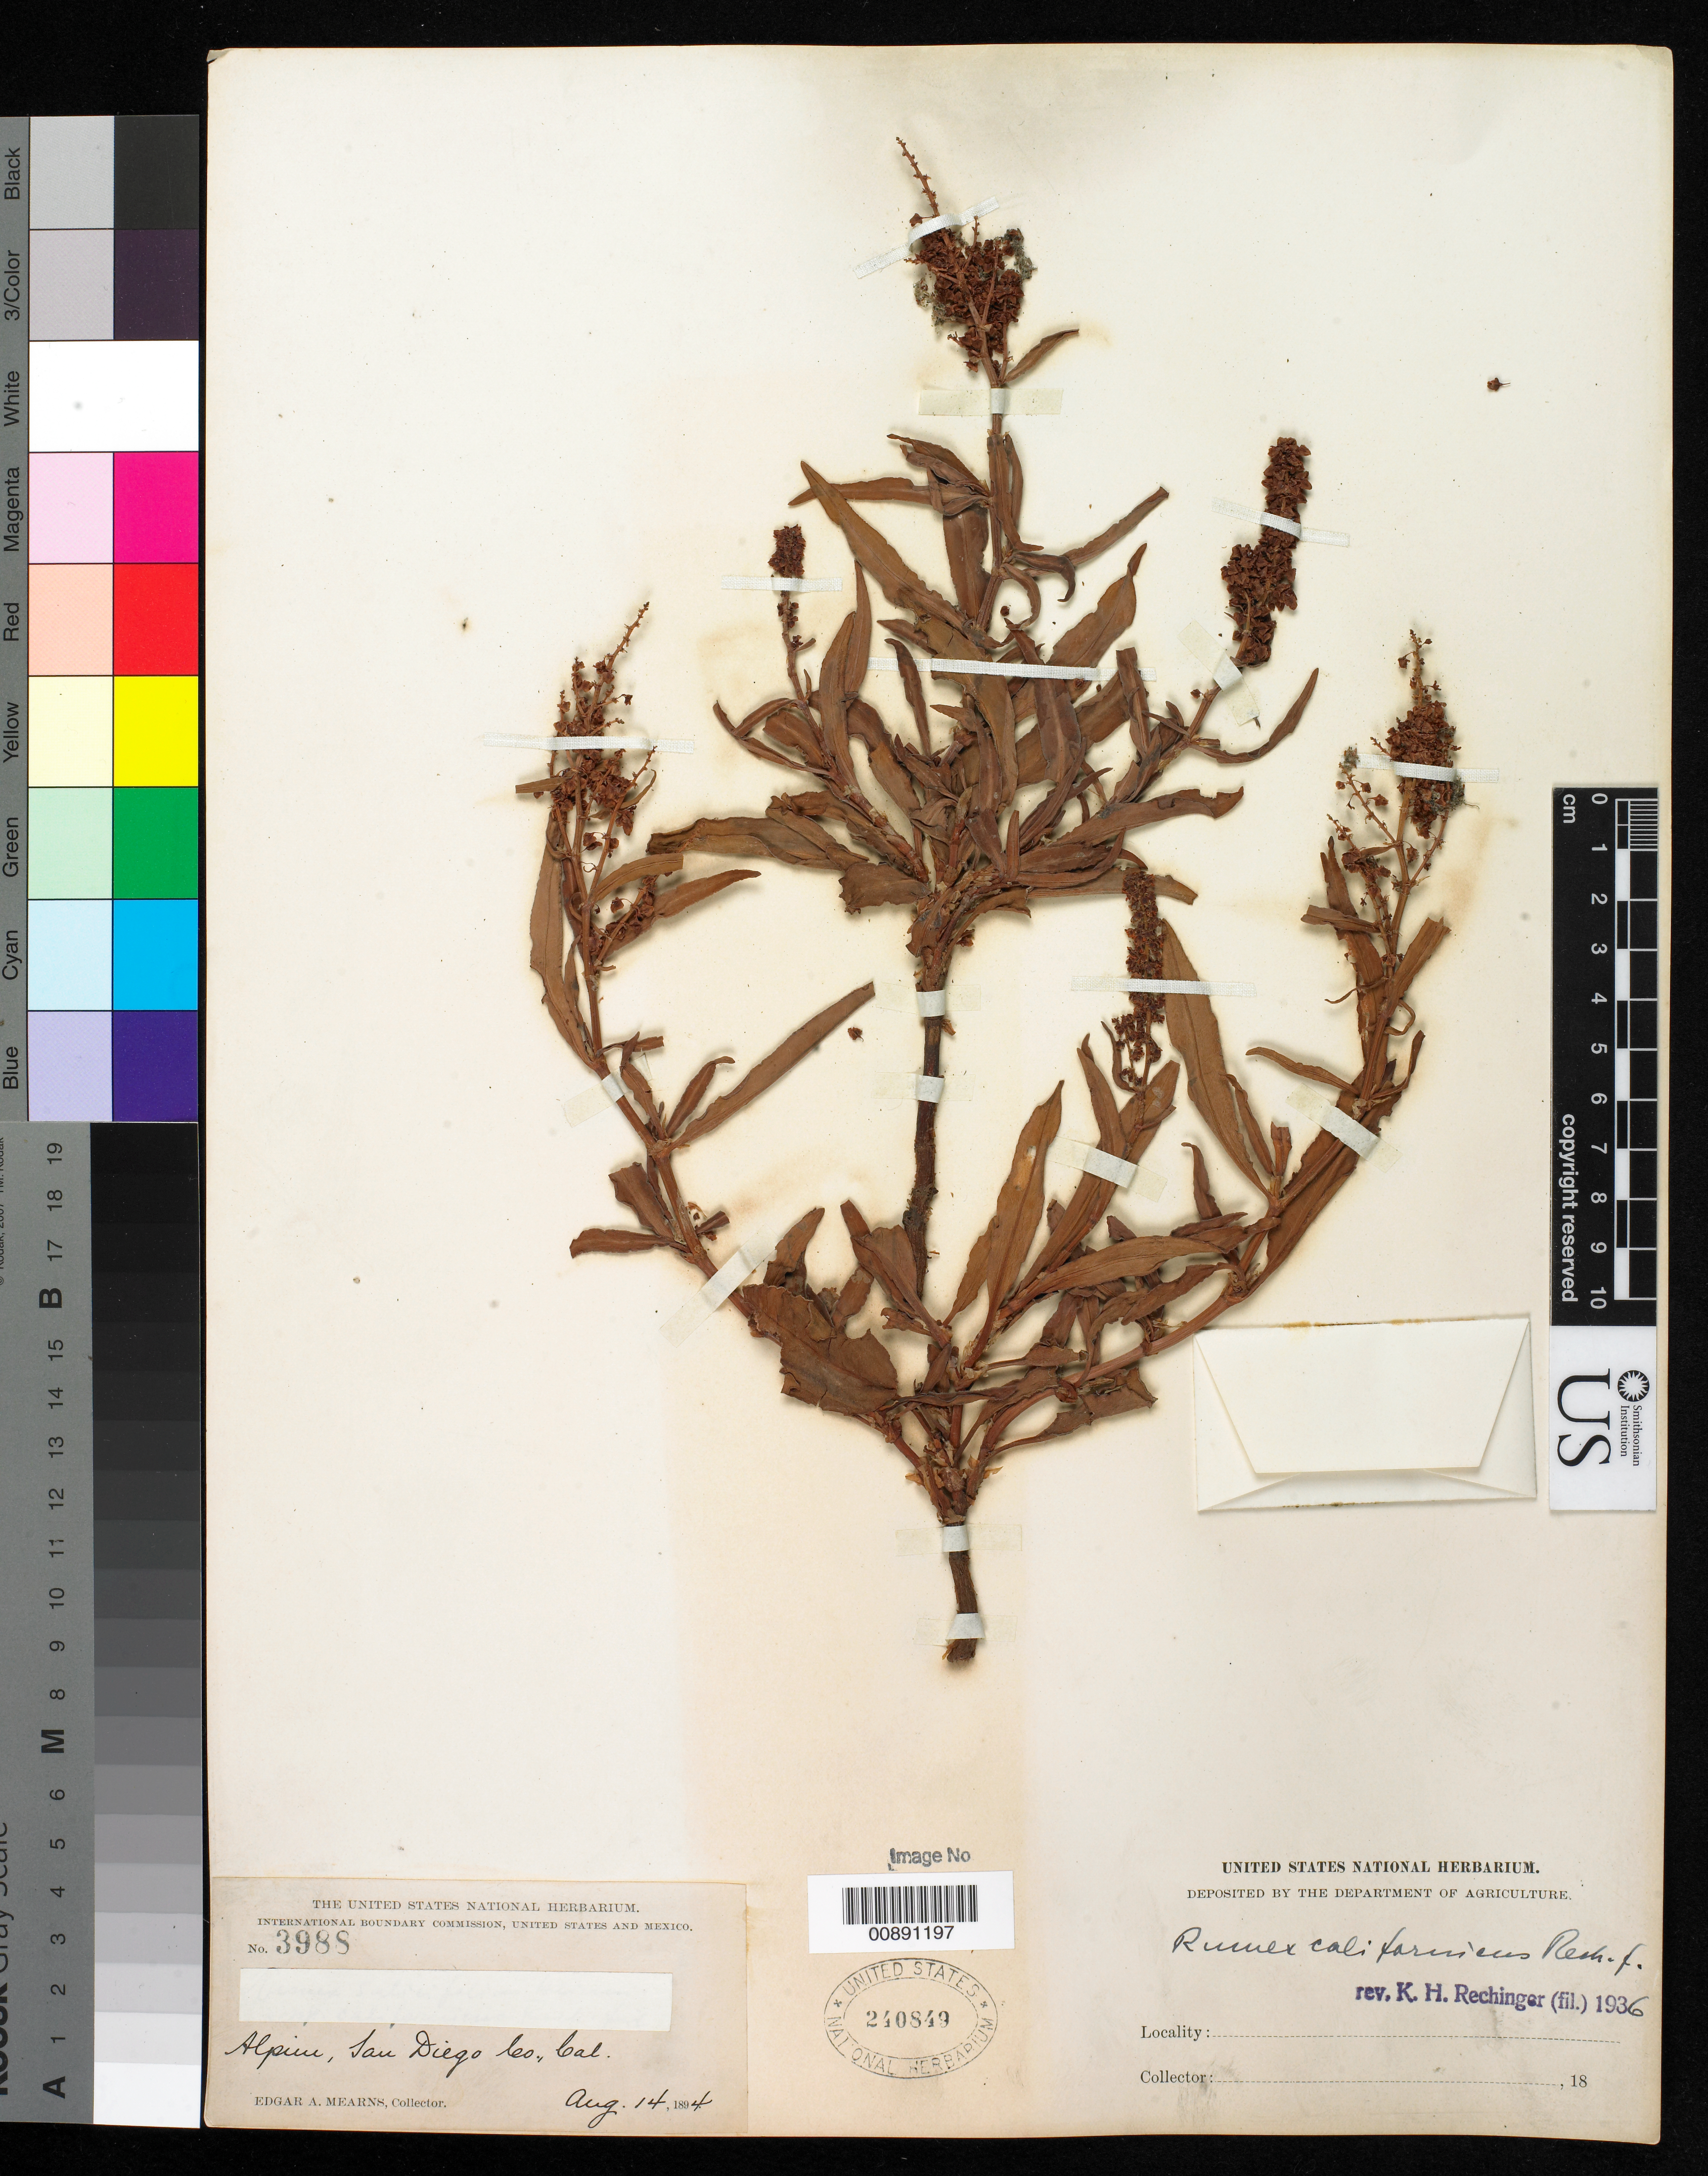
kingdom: Plantae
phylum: Tracheophyta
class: Magnoliopsida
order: Caryophyllales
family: Polygonaceae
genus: Rumex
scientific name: Rumex californicus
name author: Rech. f.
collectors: E. A. Mearns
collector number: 3988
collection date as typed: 14 Aug 1894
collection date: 1894-08-14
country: United States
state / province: California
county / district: San Diego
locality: Alpine, San Diego County, California.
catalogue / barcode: US 240849